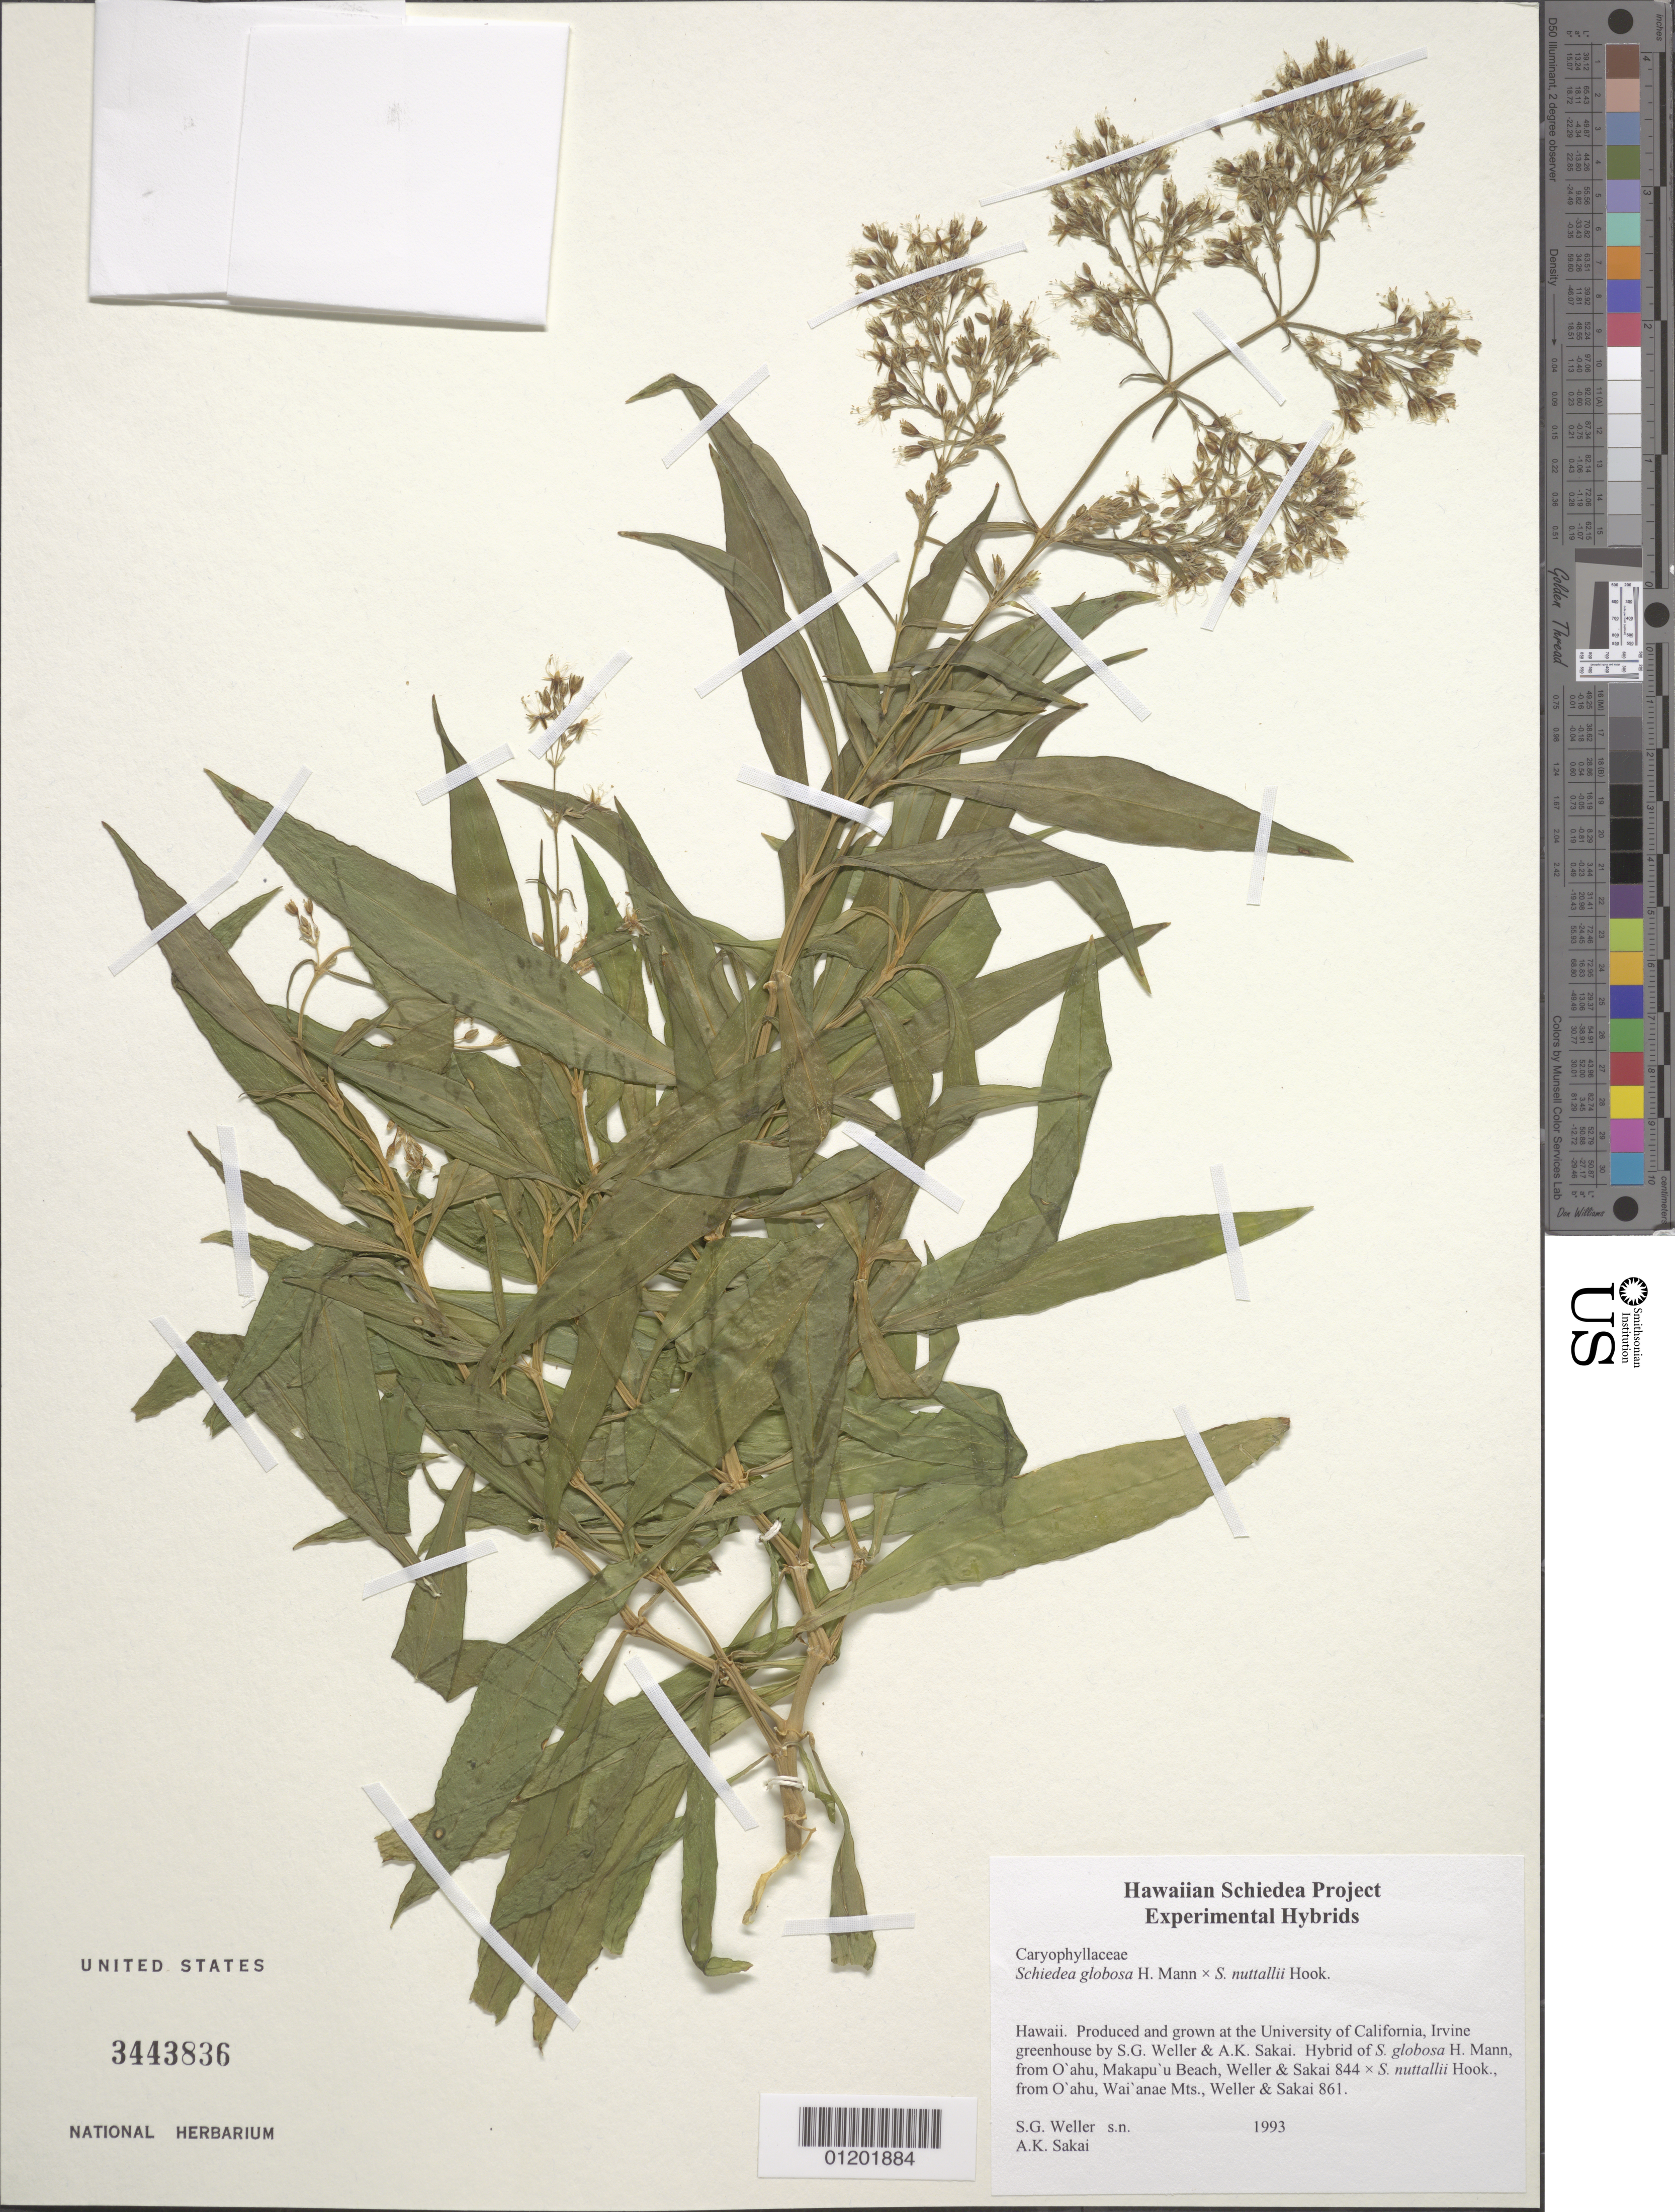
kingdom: Plantae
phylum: Tracheophyta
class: Magnoliopsida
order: Caryophyllales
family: Caryophyllaceae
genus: Schiedea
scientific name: Schiedea globosa x S. nuttallii Hook.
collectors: S. G. Weller & A. Sakai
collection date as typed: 1993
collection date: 1993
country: United States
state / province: California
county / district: Orange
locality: University of California, Irvine greenhouse.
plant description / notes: Hybrid of S. globosa H. Mann [from O'ahu, Makapu'u Beach, Weller & Sakai 844] × S. nuttallii Hook. subsp. nuttallii [from O'ahu, Wai'anae Mts., Weller & Sakai 861].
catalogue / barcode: US 3443836